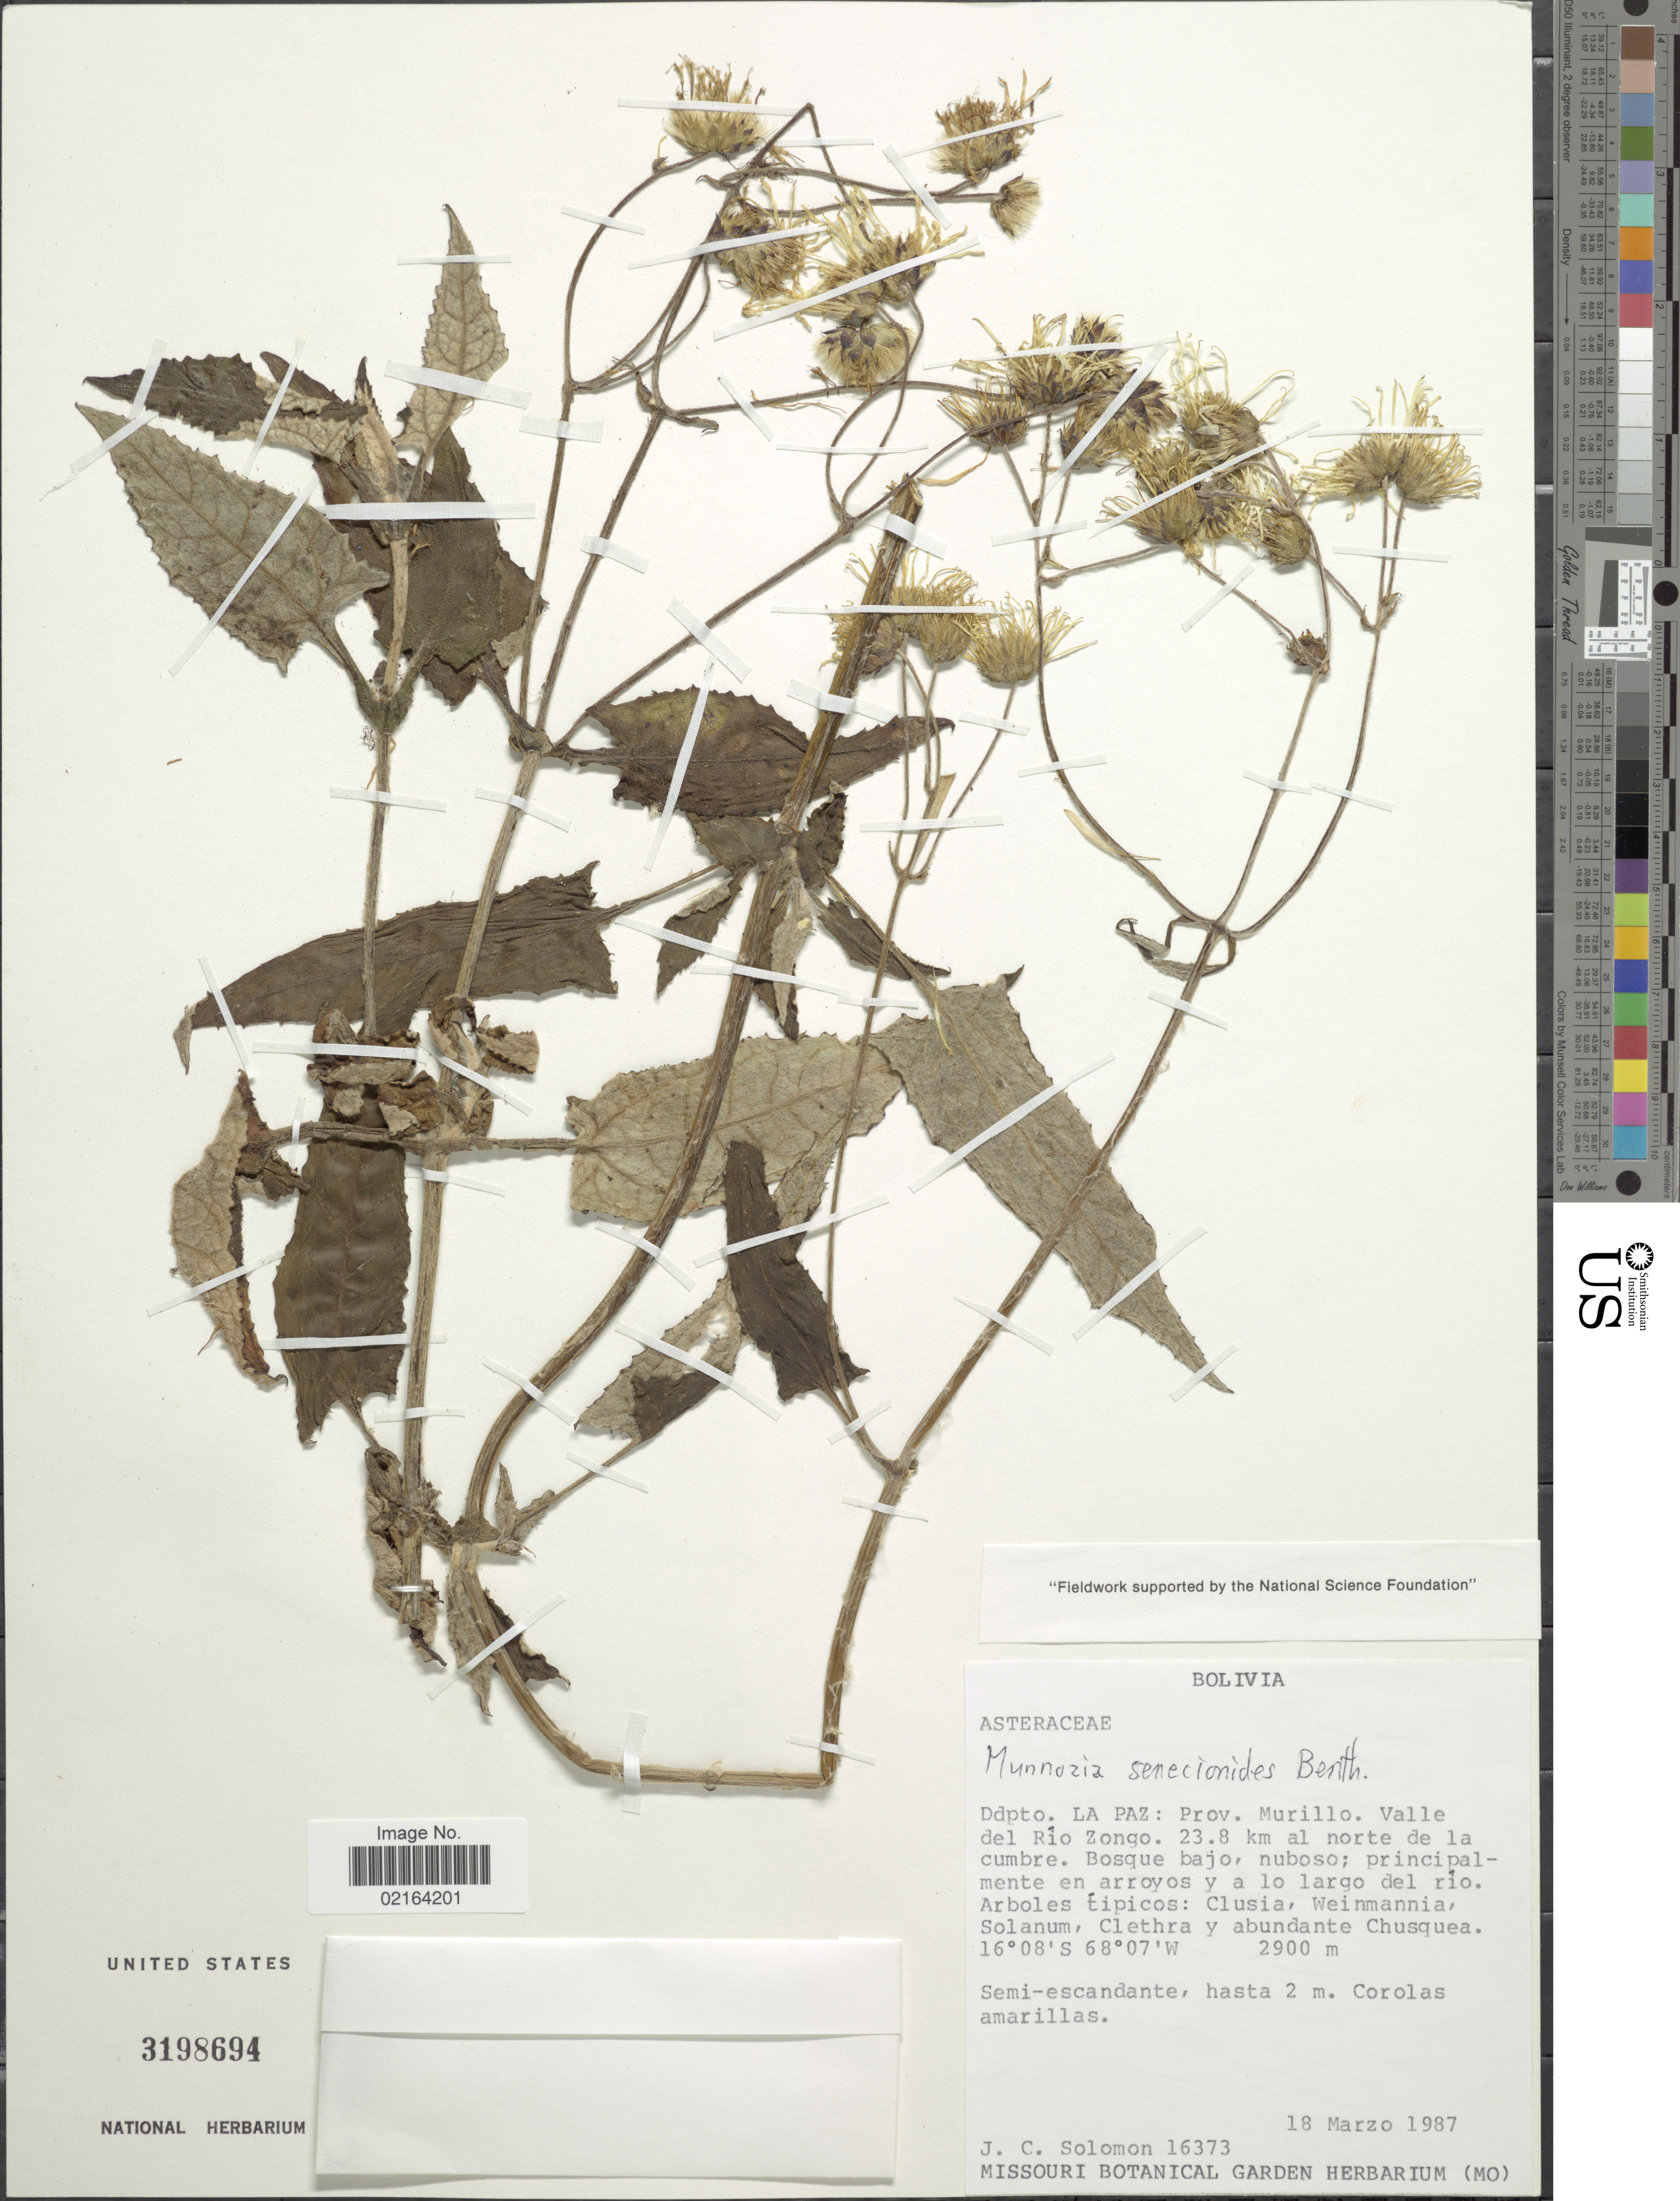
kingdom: Plantae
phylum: Tracheophyta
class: Magnoliopsida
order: Asterales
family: Asteraceae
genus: Munnozia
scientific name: Munnozia senecionidis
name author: Benth.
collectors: J. C. Solomon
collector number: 16373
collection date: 1987-03-18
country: Bolivia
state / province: La Paz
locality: Ddpto. La Paz: Prov. Murillo, Valle del Rio Zongo, 23.8 km al norte de la cumbre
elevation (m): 2900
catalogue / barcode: US 3198694